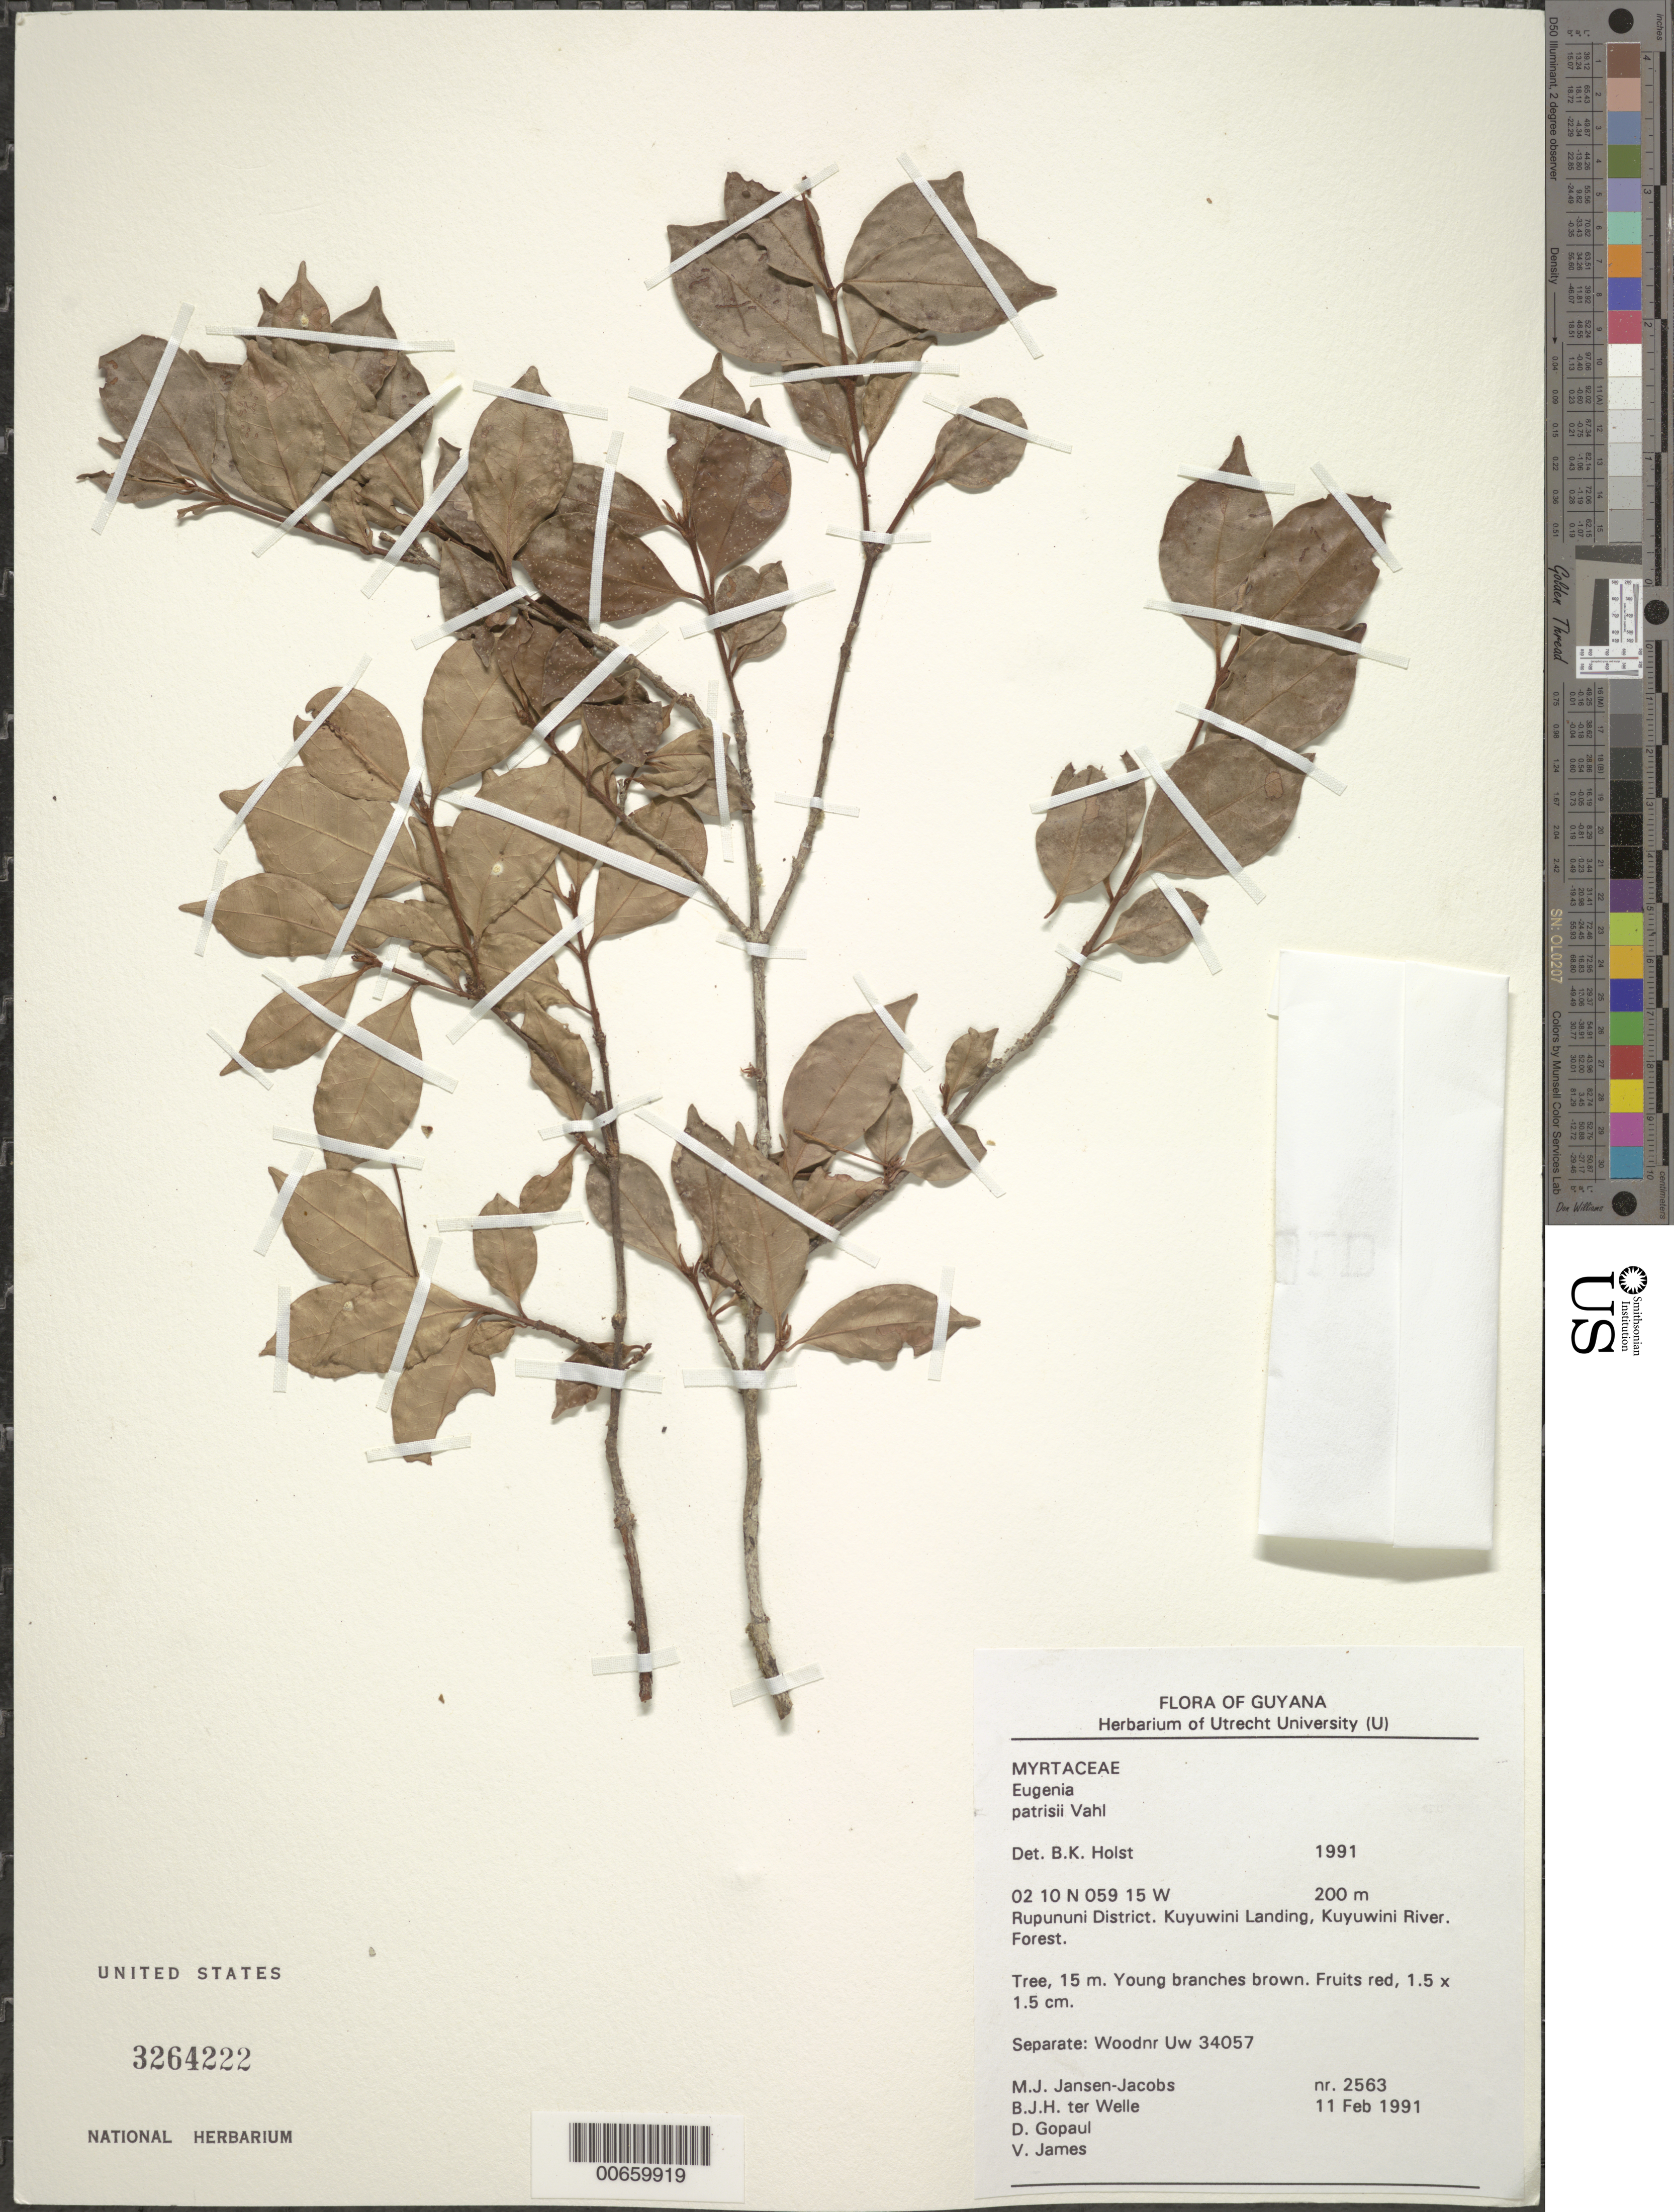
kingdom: Plantae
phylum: Tracheophyta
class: Magnoliopsida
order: Myrtales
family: Myrtaceae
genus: Eugenia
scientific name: Eugenia patrisii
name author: Vahl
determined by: Holst, Bruce K.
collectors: M. J. Jansen-Jacobs, B. Welle, D. Gopaul & V. James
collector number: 2563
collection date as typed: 11-Feb-91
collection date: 1991-02-11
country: Guyana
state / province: U. Takutu-U. Essequibo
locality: Kuyuwini Landing, Kuyuwini River, Rupununi District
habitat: Forest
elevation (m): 200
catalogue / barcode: US 3264222